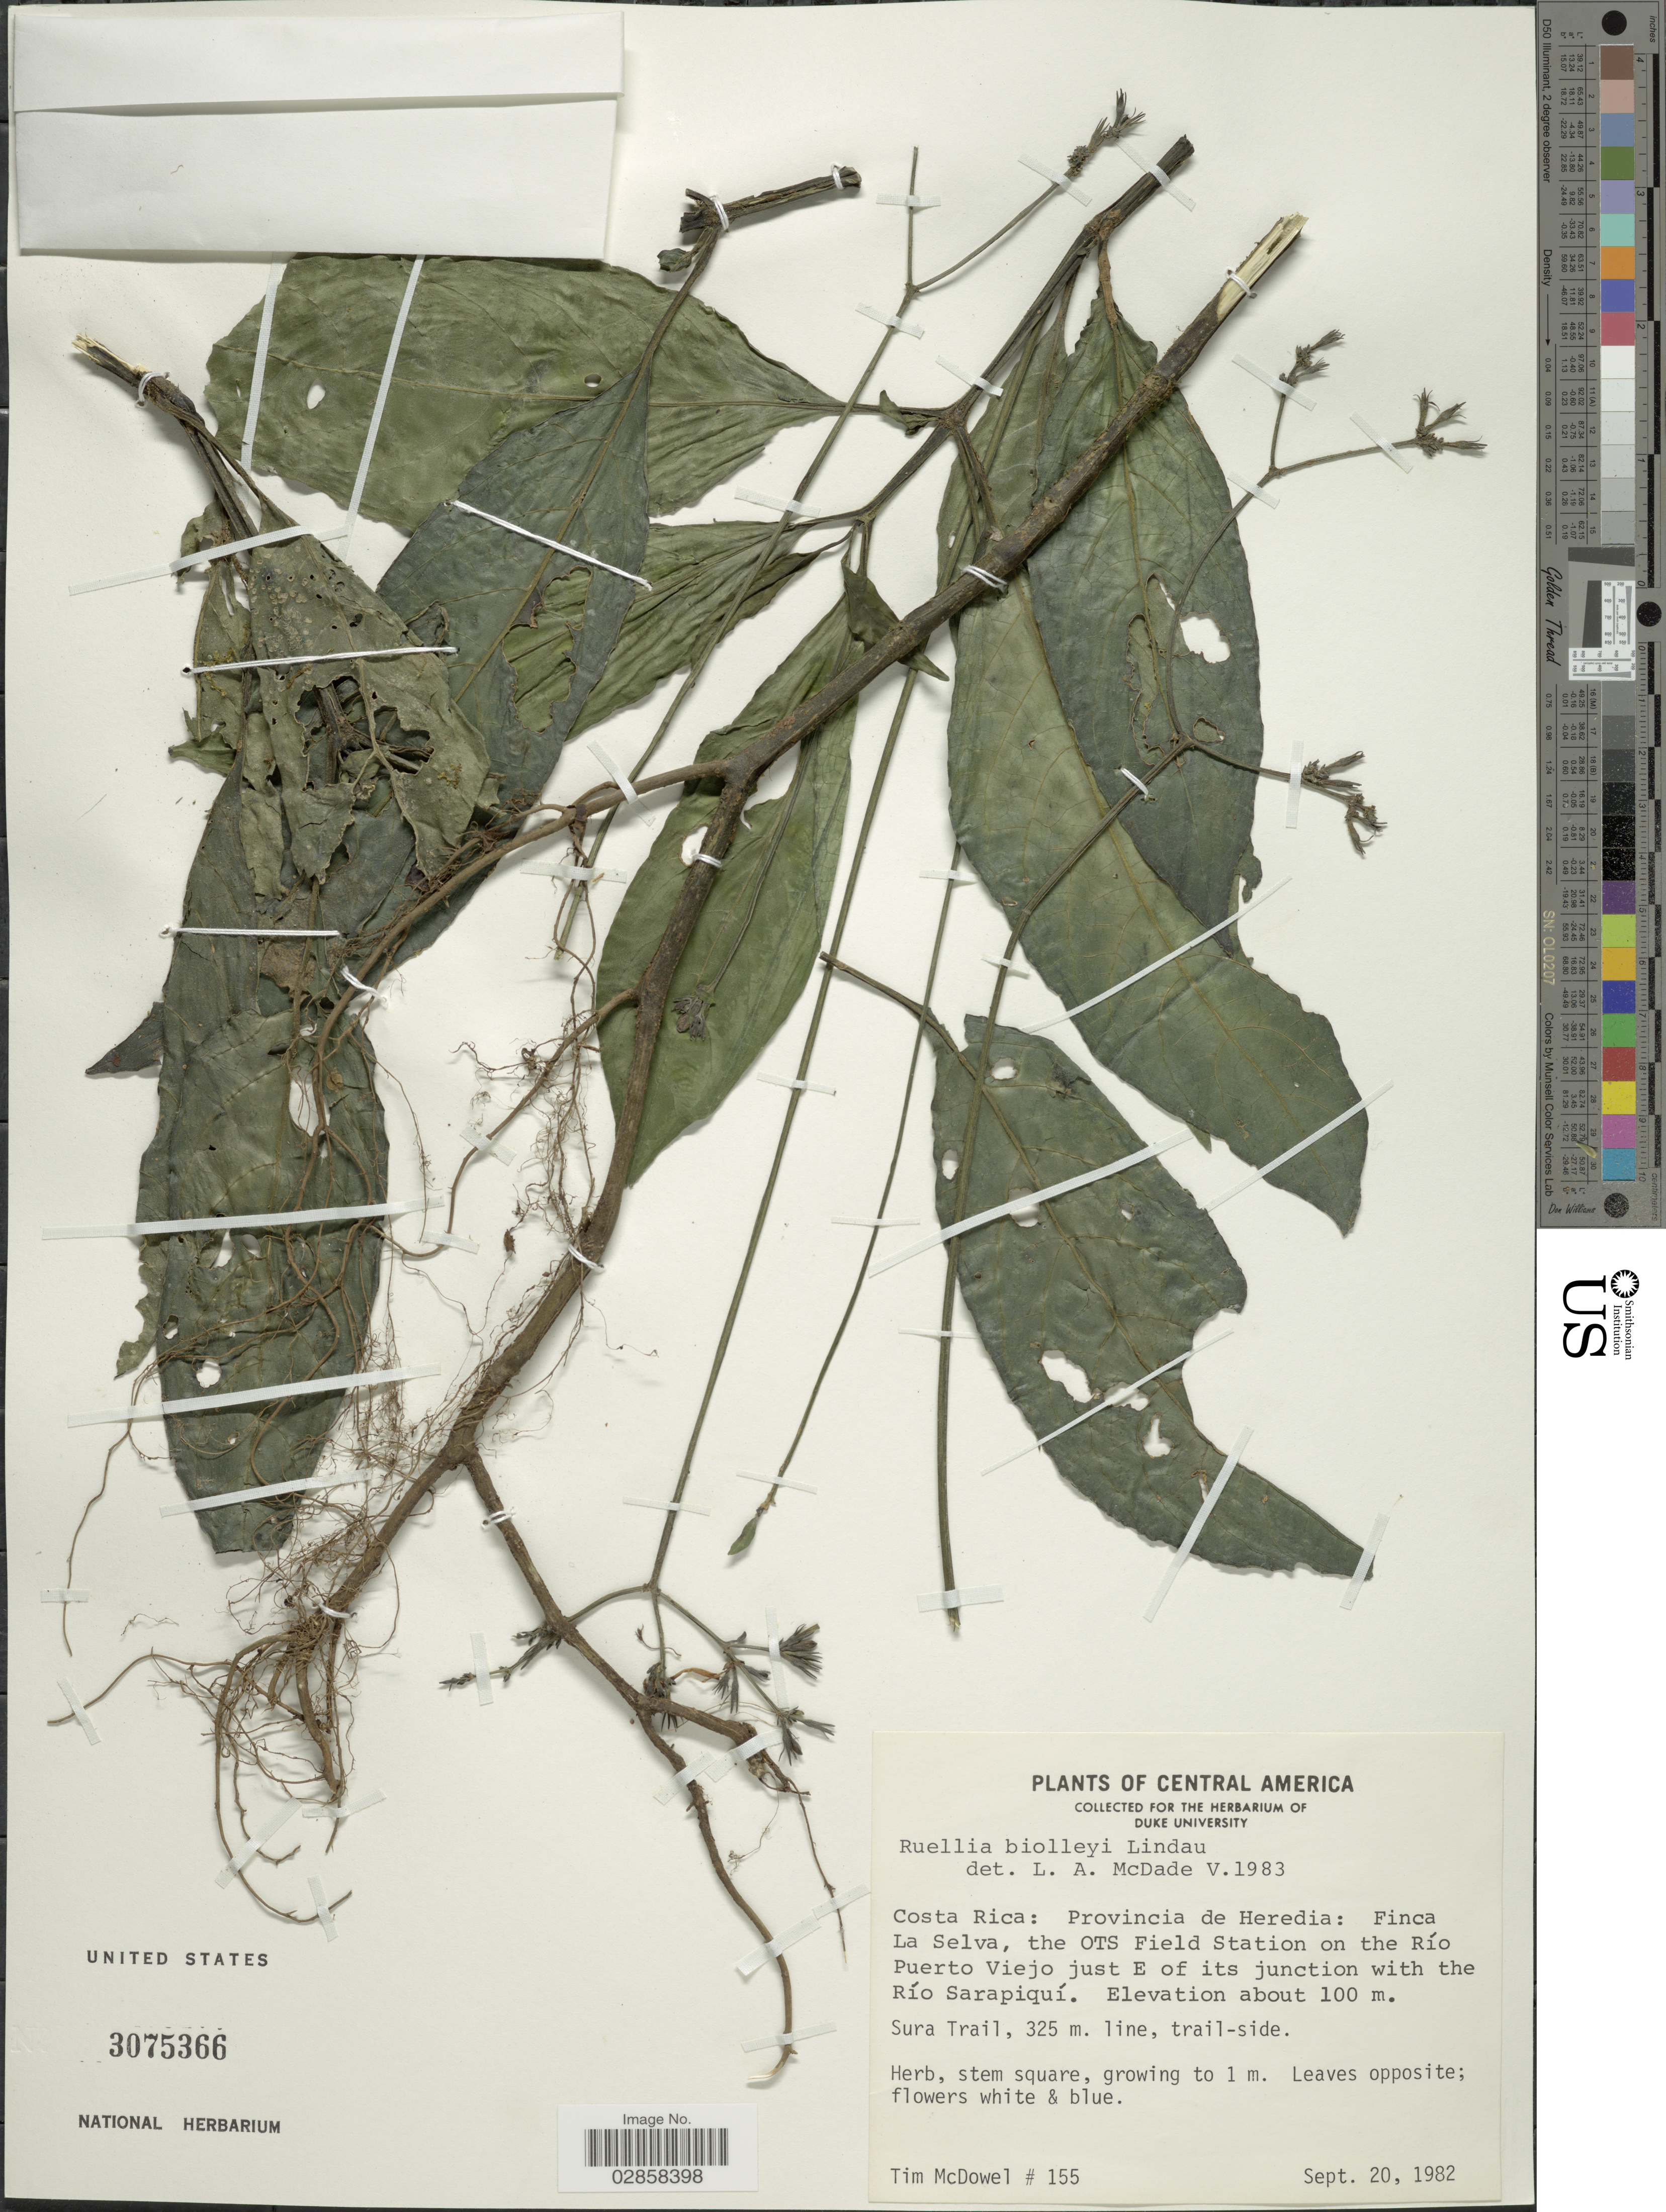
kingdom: Plantae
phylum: Tracheophyta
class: Magnoliopsida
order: Lamiales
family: Acanthaceae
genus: Ruellia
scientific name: Ruellia biolleyi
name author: Lindau in Pittier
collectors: T. McDowell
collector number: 155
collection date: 1982-09-20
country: Costa Rica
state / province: Heredia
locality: Finca La Selva, the OTS Field Station on the Río Puerto Viejo just E of its junction with the Río Sarapiquí. Sura Trail.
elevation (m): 100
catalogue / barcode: US 3075366